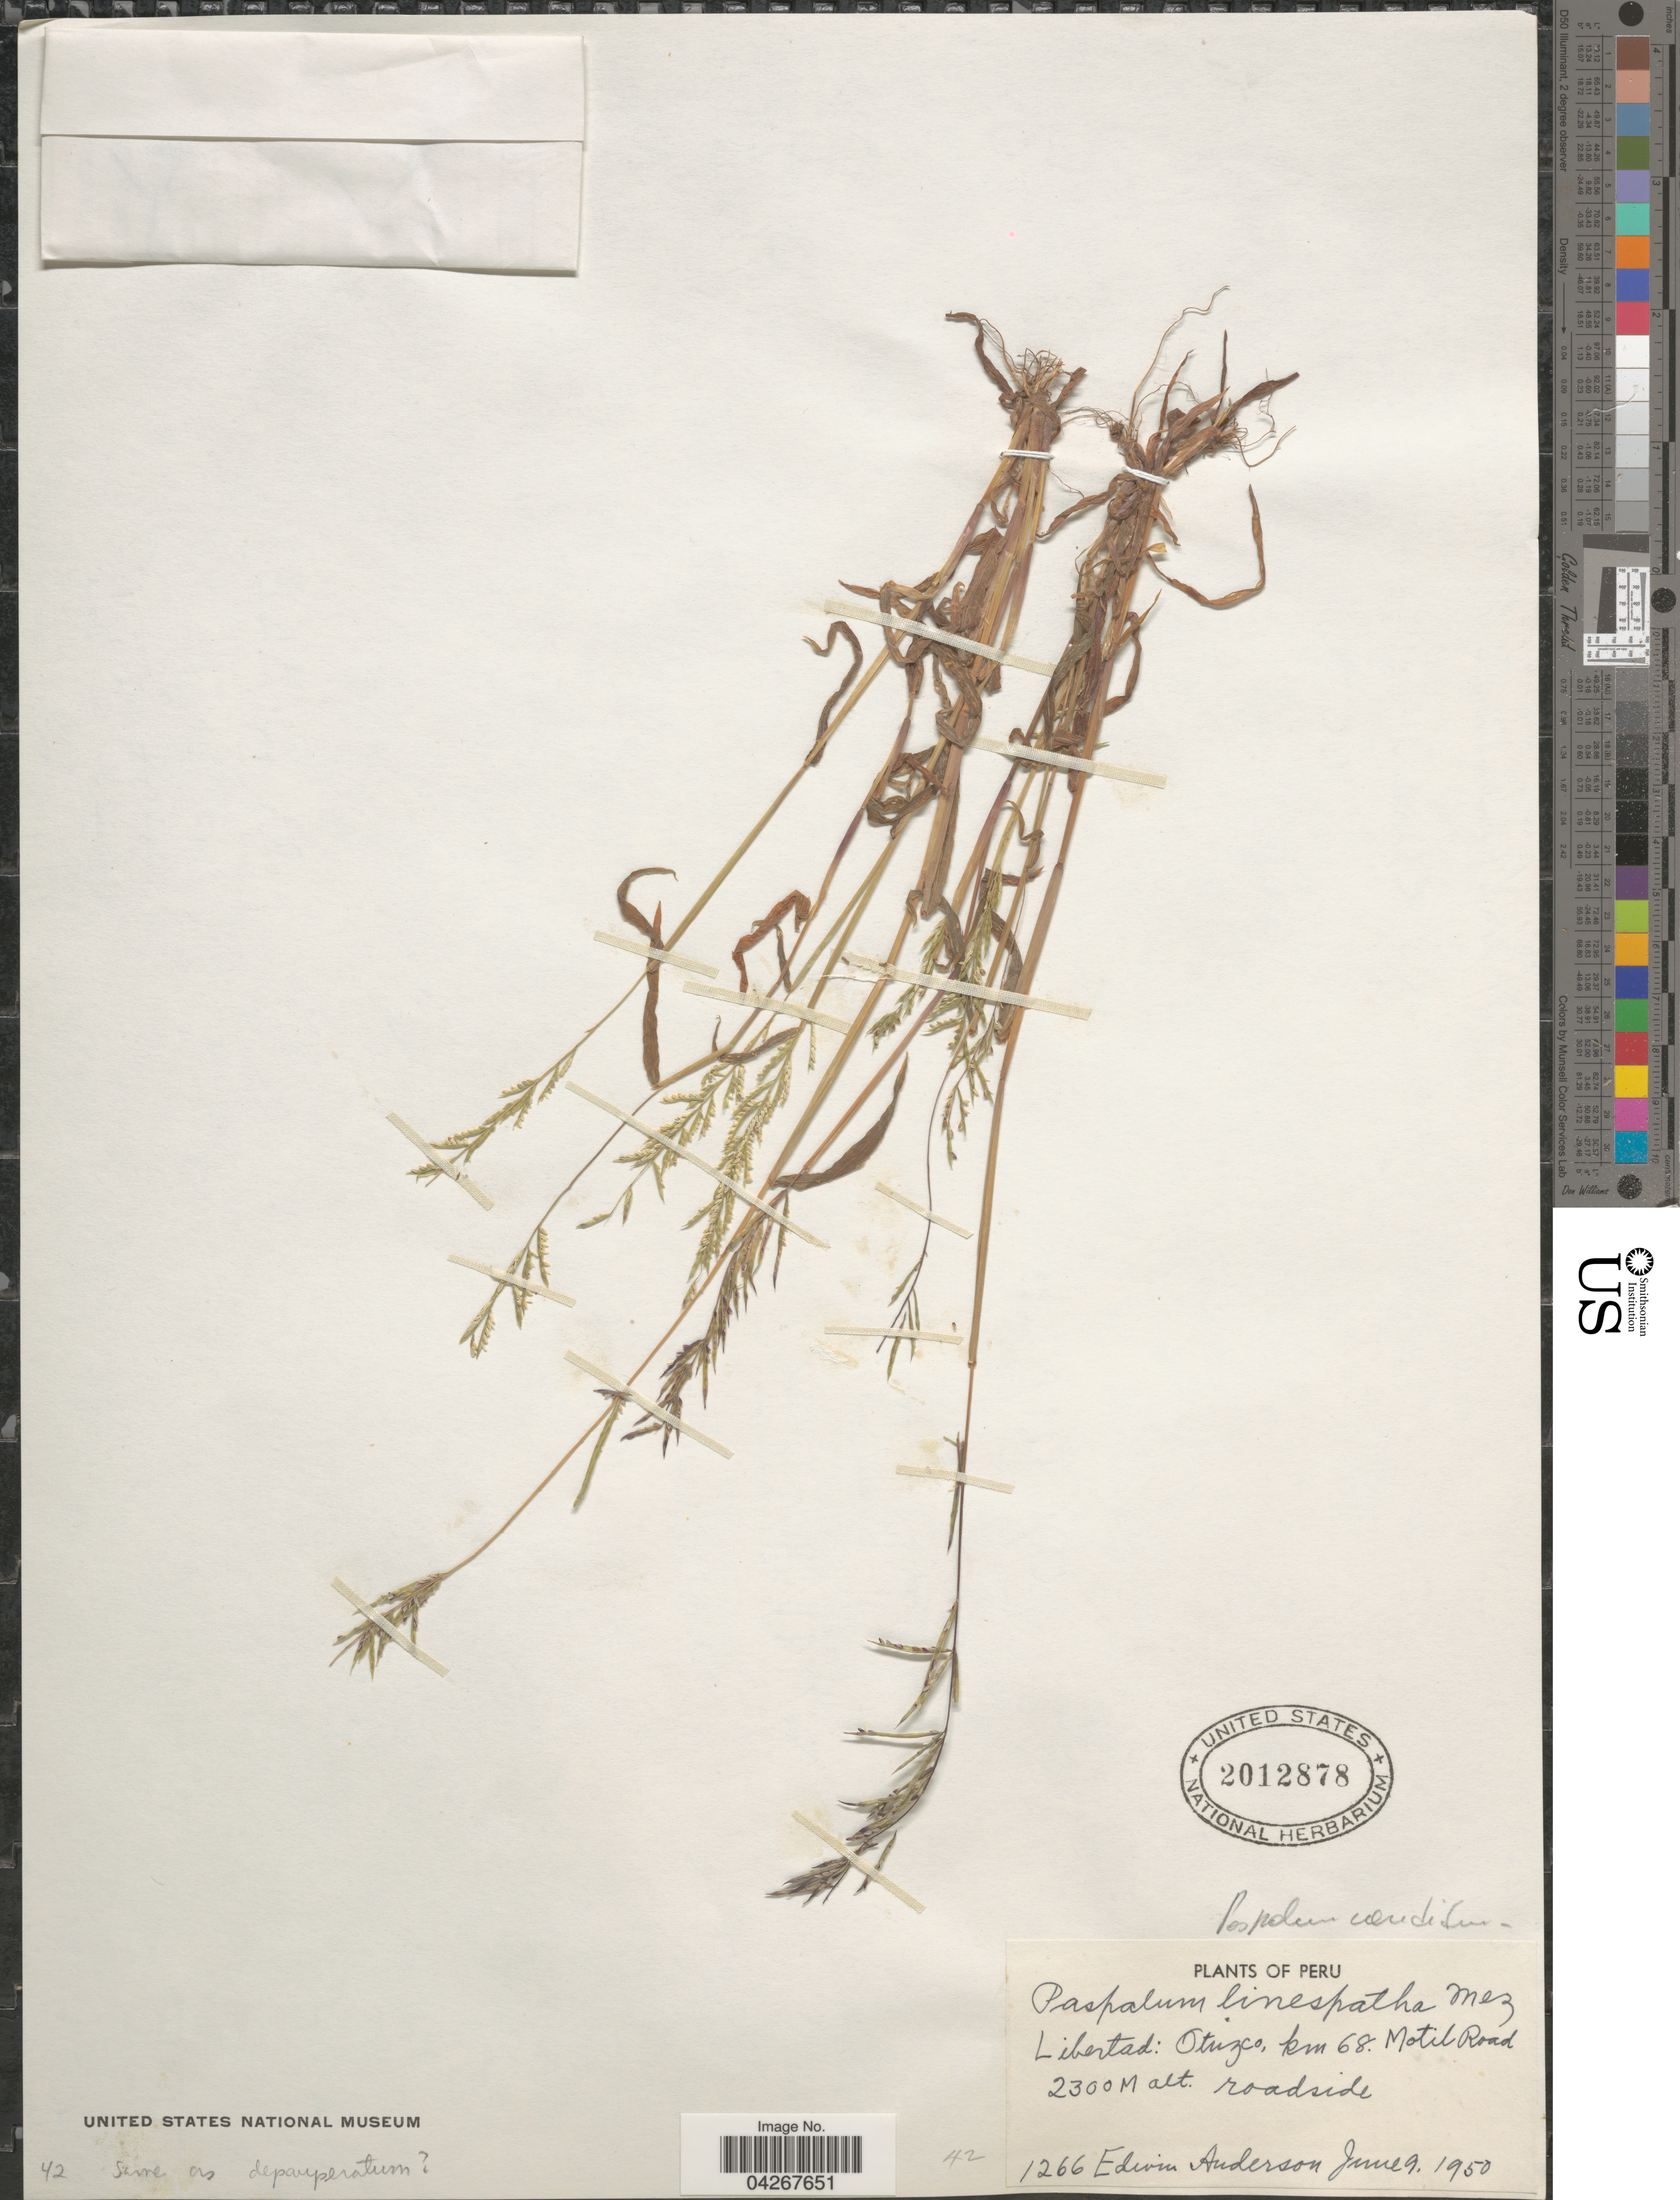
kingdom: Plantae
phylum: Tracheophyta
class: Liliopsida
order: Poales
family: Poaceae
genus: Paspalum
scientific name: Paspalum candidum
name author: (Humb. & Bonpl. ex Fleugge) Kunth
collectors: E. Anderson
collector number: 1266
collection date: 1950-06-09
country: Peru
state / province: La Libertad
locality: Libertad: Otuzco, km 68. Motil Road. Roadside.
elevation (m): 2300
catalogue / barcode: US 2012878